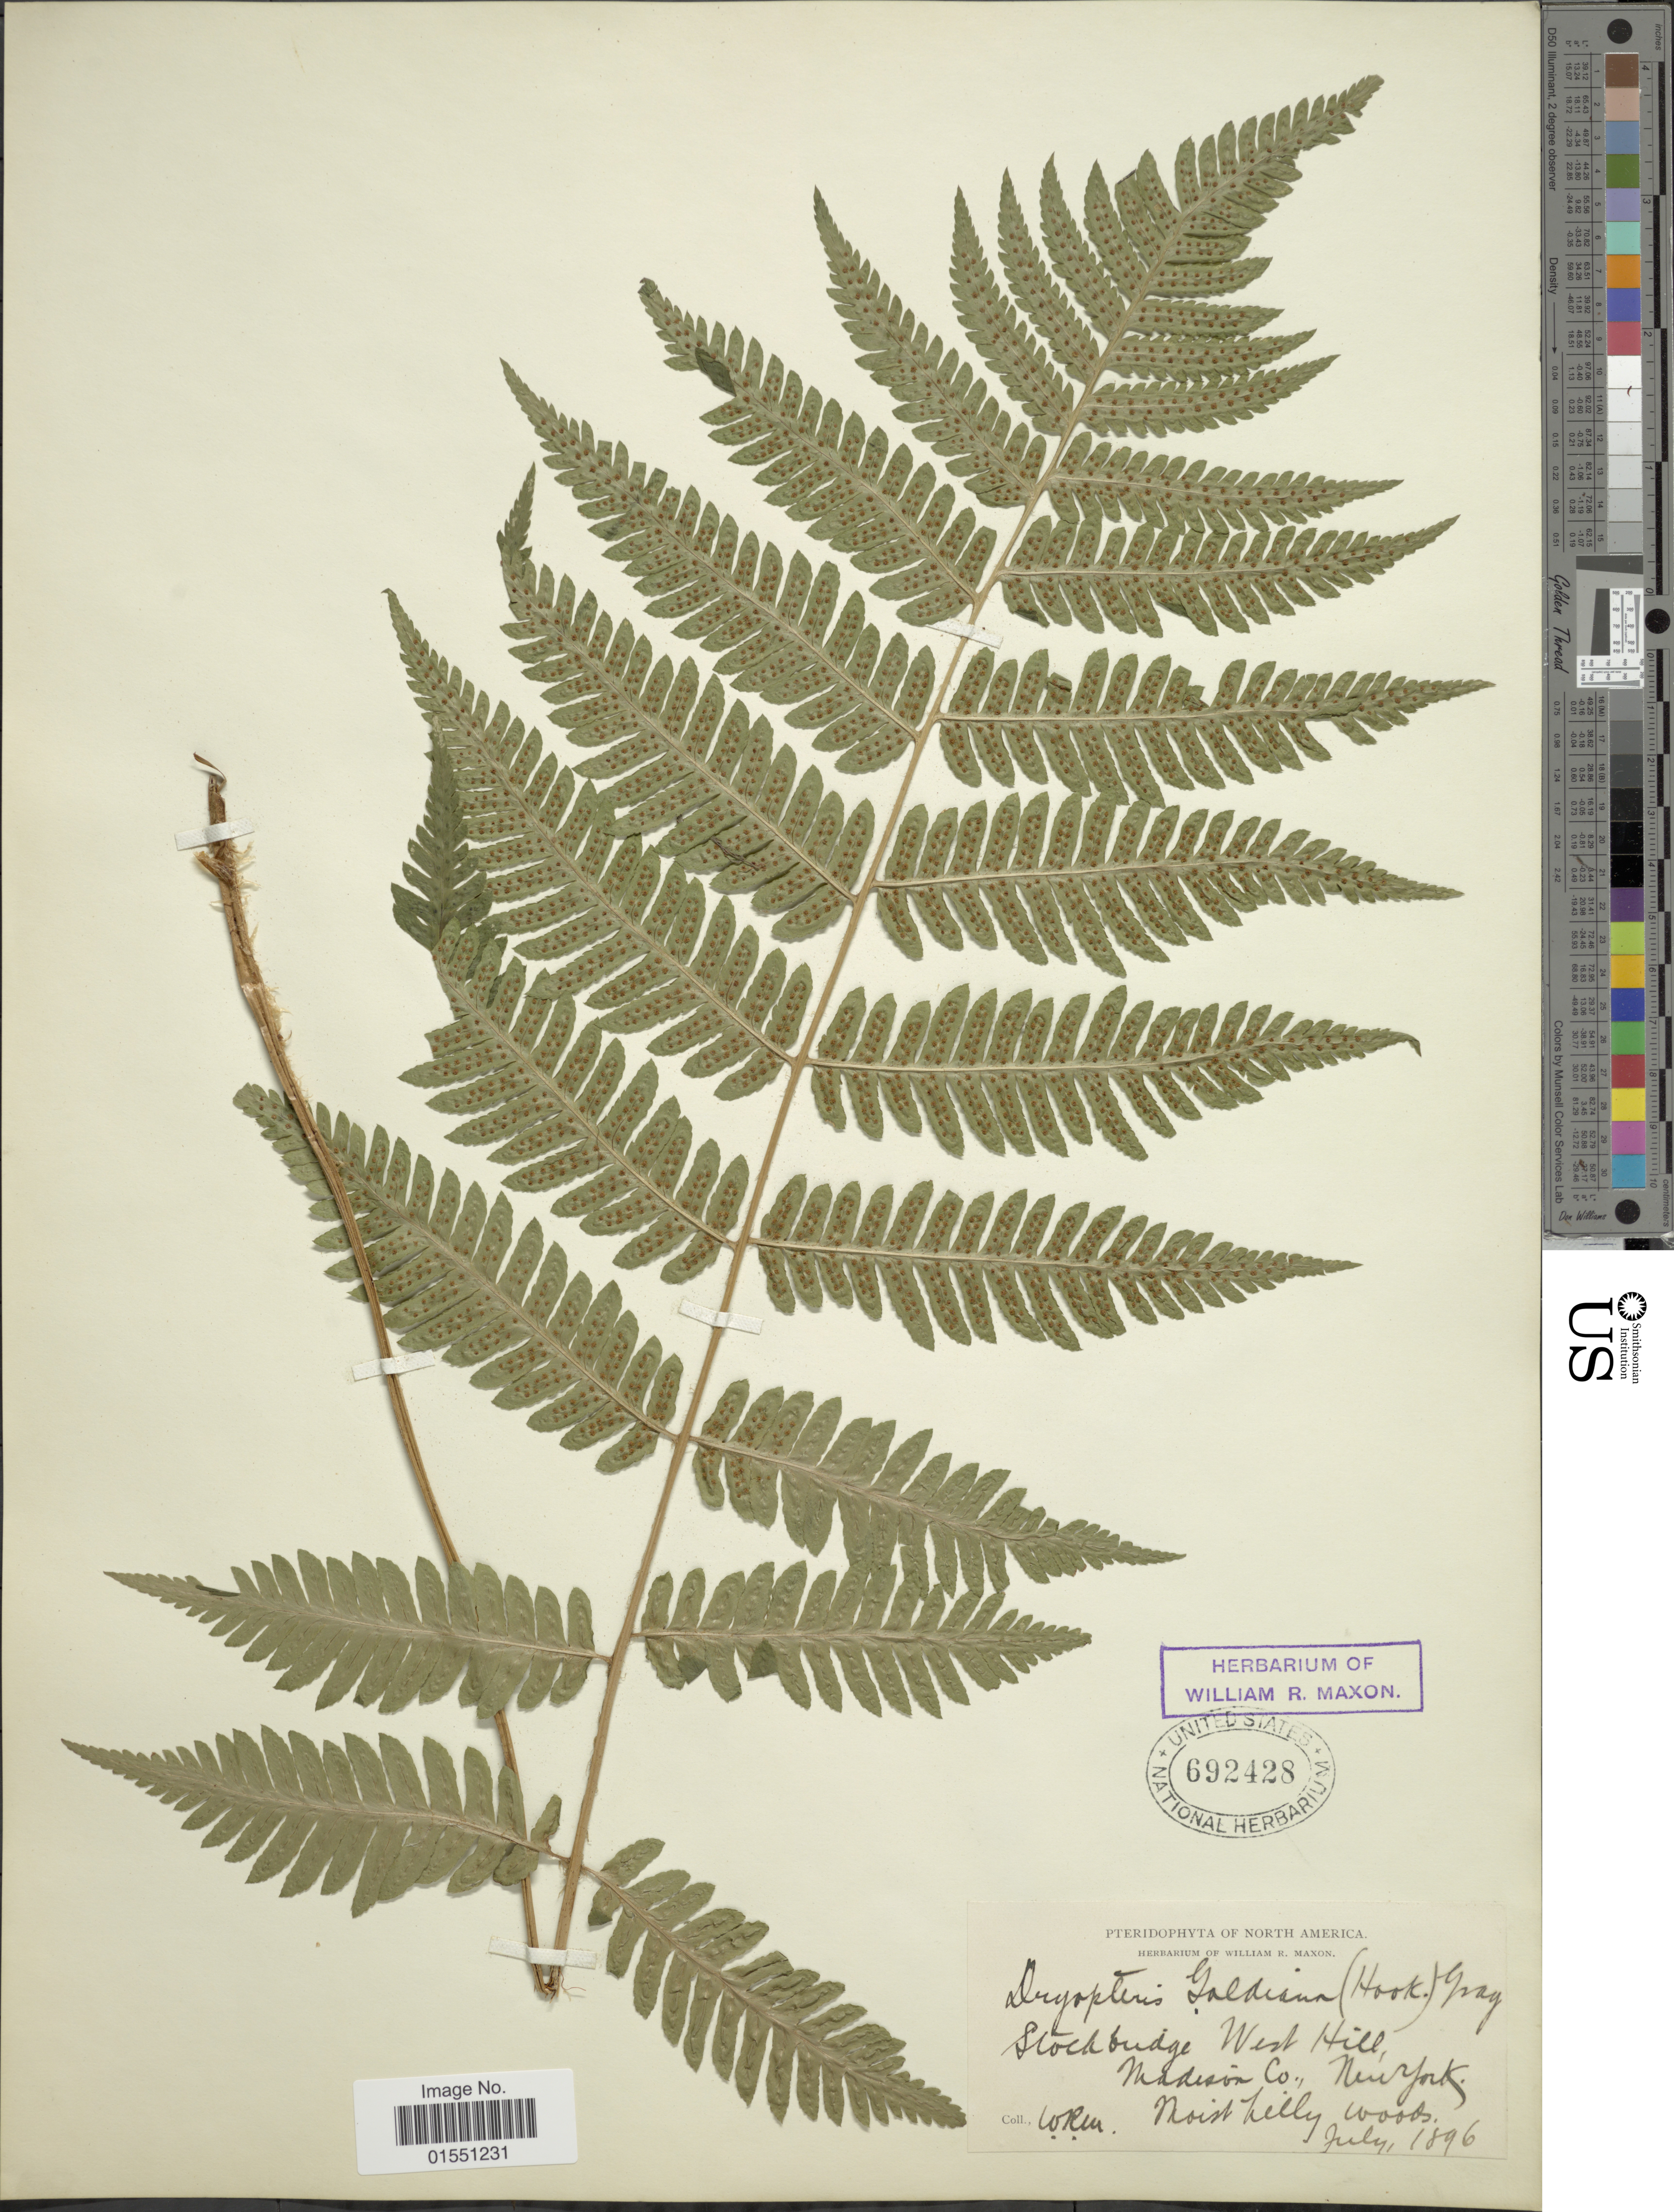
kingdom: Plantae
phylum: Tracheophyta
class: Polypodiopsida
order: Polypodiales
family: Dryopteridaceae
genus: Dryopteris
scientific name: Dryopteris goldiana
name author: (Hook. ex Goldie) A. Gray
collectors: W. R. Maxon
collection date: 1896-07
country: United States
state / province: New York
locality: Stockbridge West Hill, Madeson Co.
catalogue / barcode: US 692428